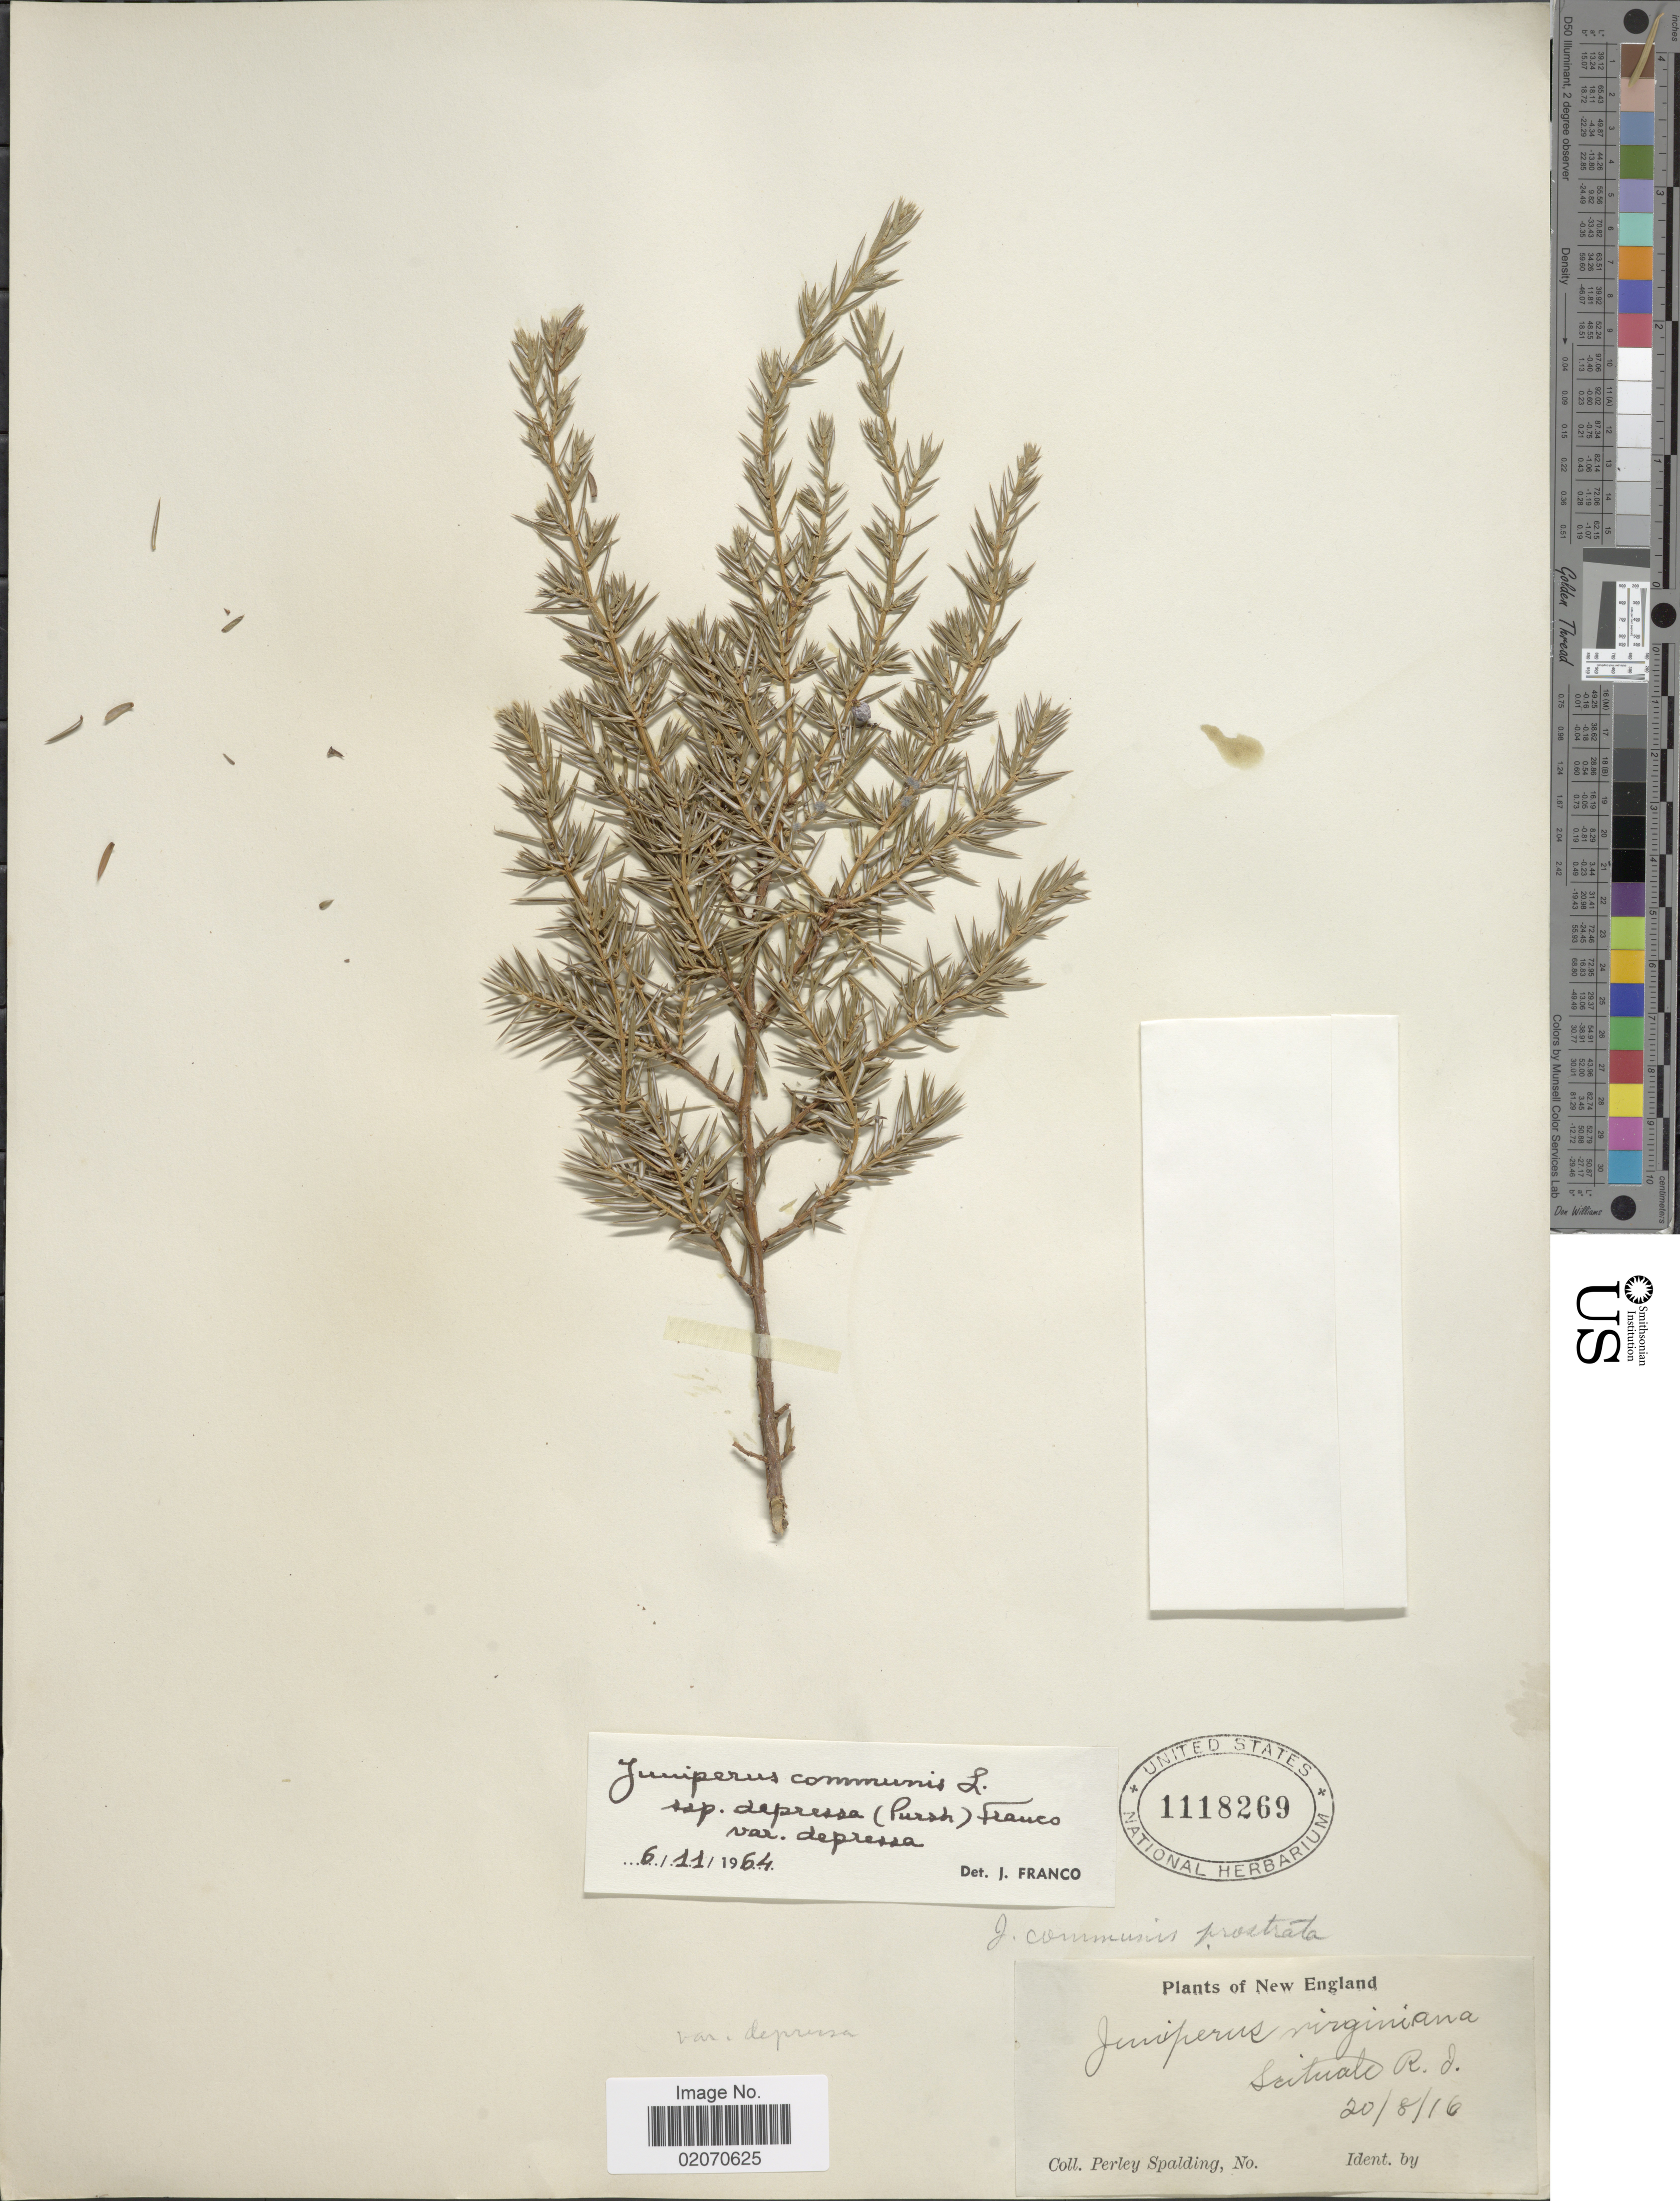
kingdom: Plantae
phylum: Tracheophyta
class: Pinopsida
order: Pinales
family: Cupressaceae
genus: Juniperus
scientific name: Juniperus communis var. depressa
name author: Pursh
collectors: P. Spalding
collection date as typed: Transcribed d/m/y: 20/8/16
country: United States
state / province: Rhode Island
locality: New England, Warwick, R. I.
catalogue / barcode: US 1118269